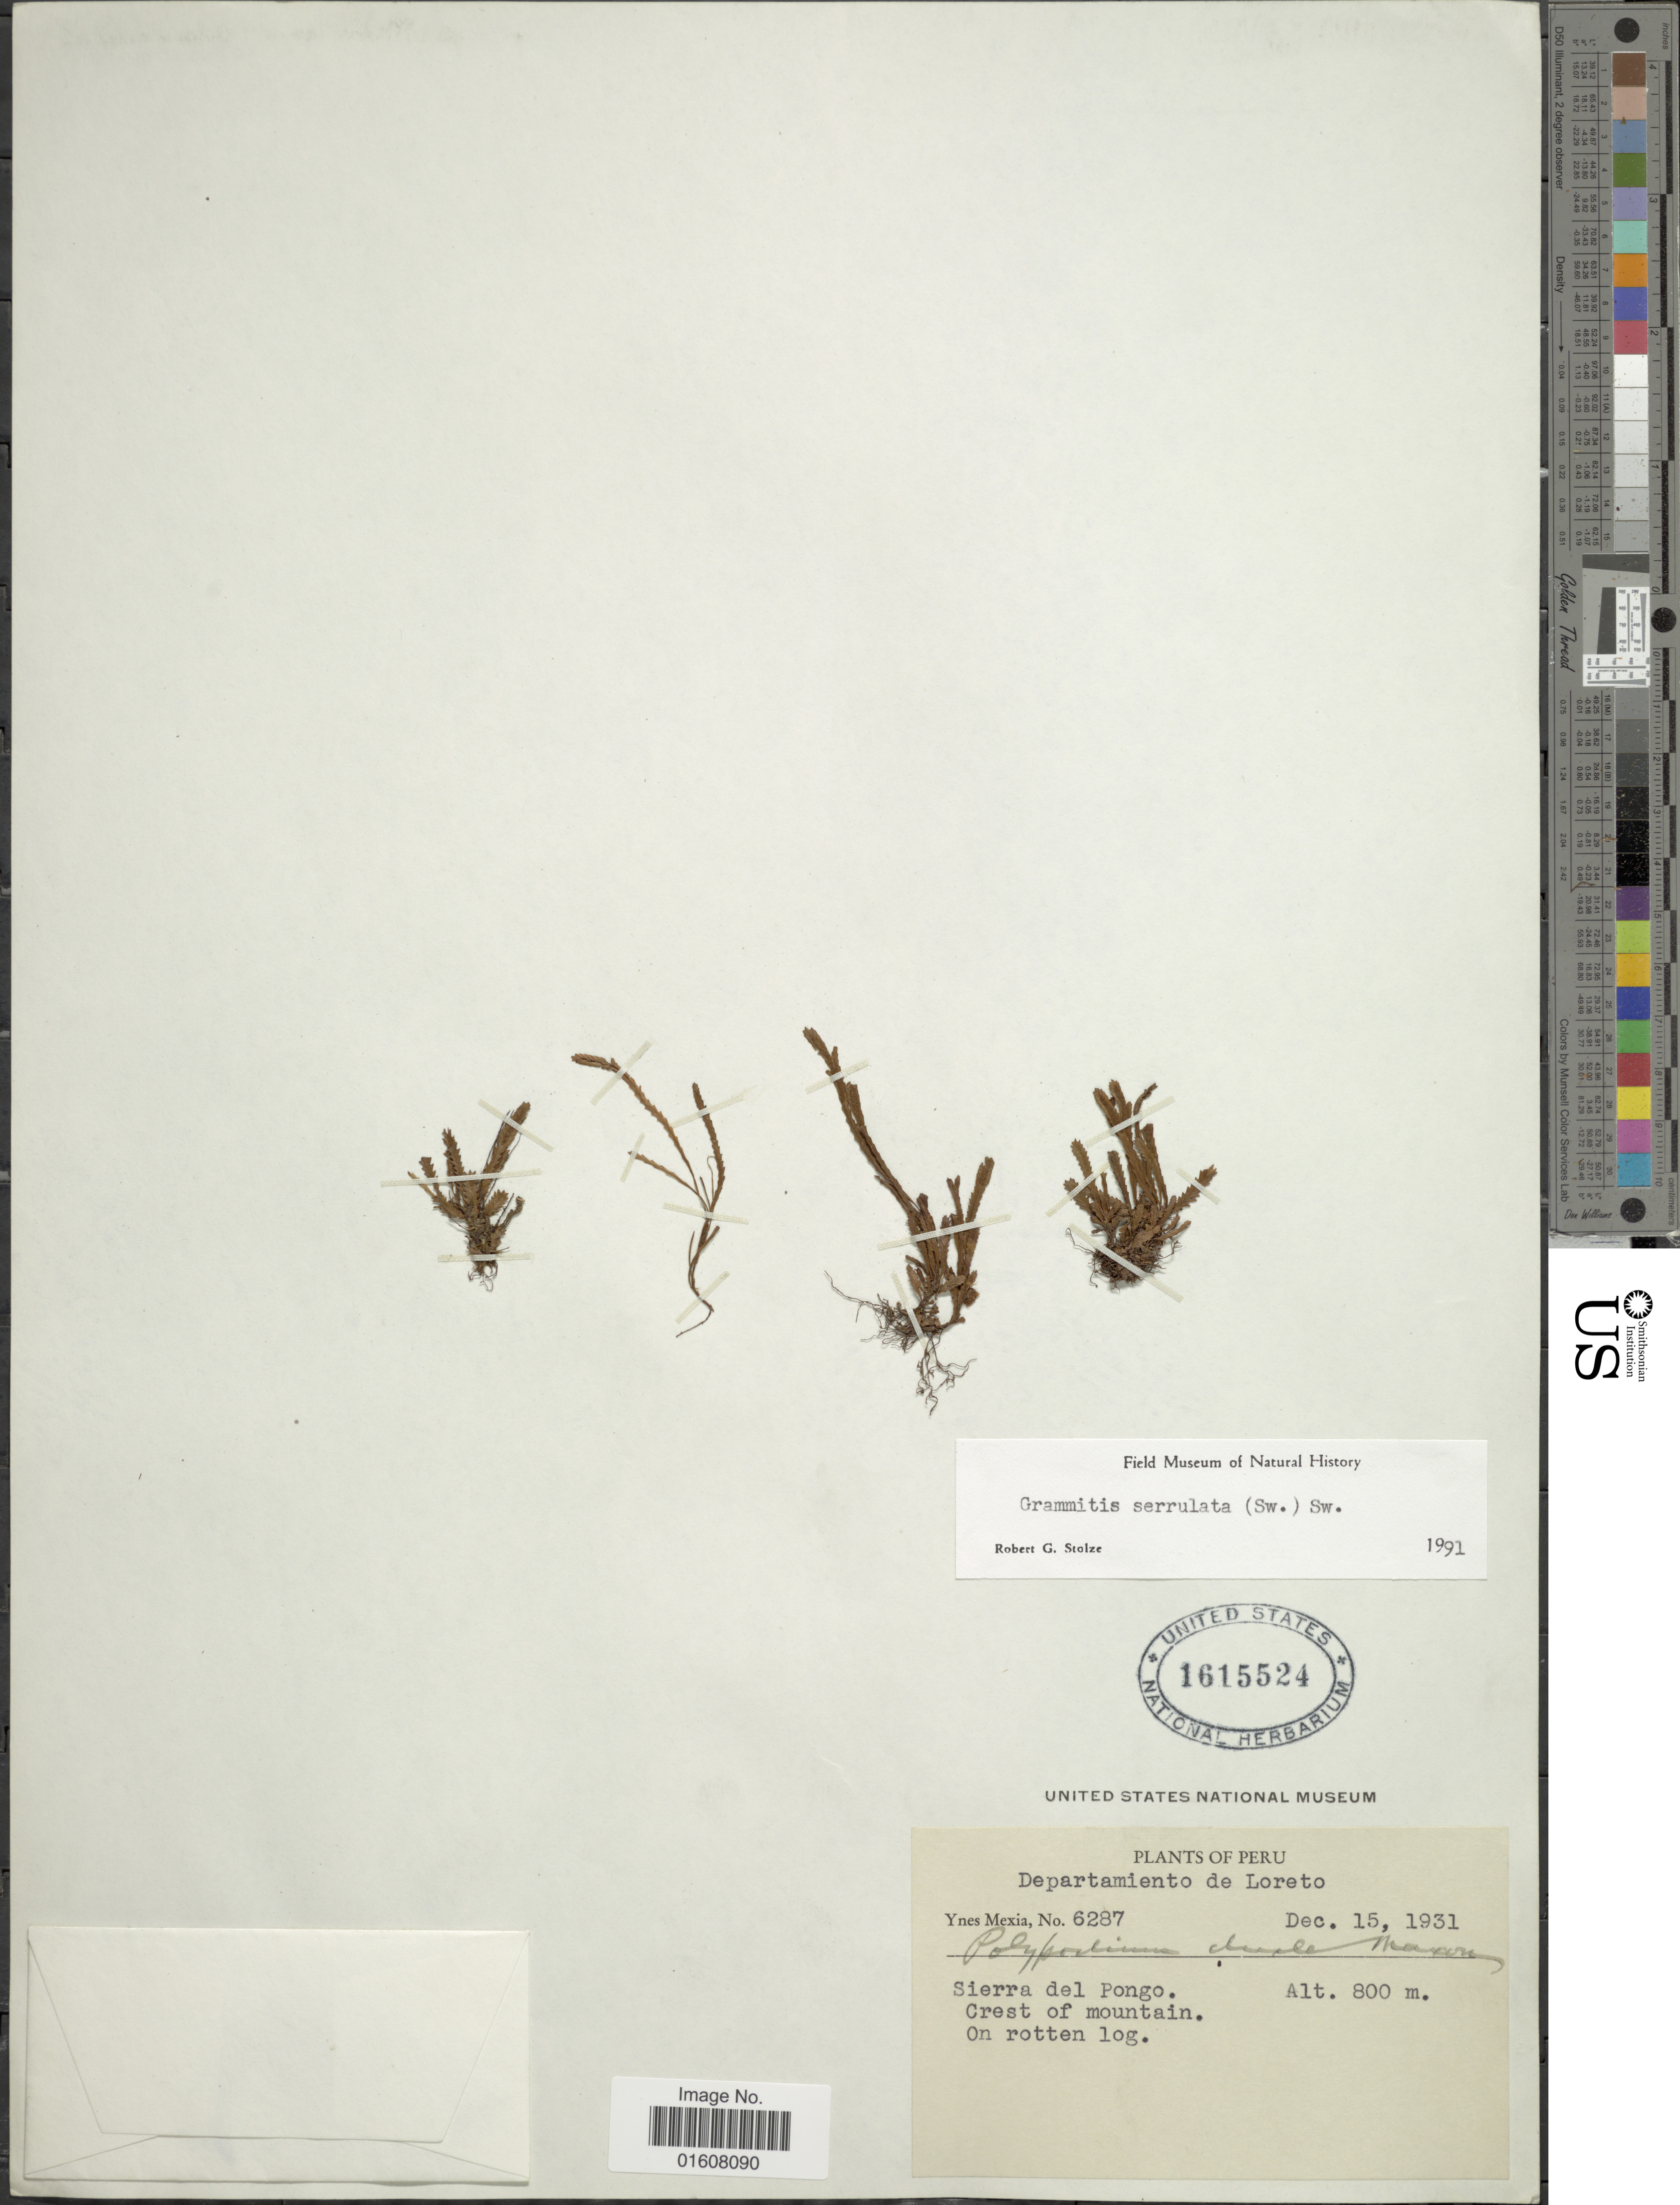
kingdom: Plantae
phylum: Tracheophyta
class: Polypodiopsida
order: Polypodiales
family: Polypodiaceae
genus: Cochlidium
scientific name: Cochlidium serrulatum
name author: (Sw.) L.E. Bishop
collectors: Y. Mexia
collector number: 6287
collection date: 1931-12-15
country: Peru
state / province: Loreto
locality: Sierra del Pongo. Crest of mountain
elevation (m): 800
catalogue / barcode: US 1615524